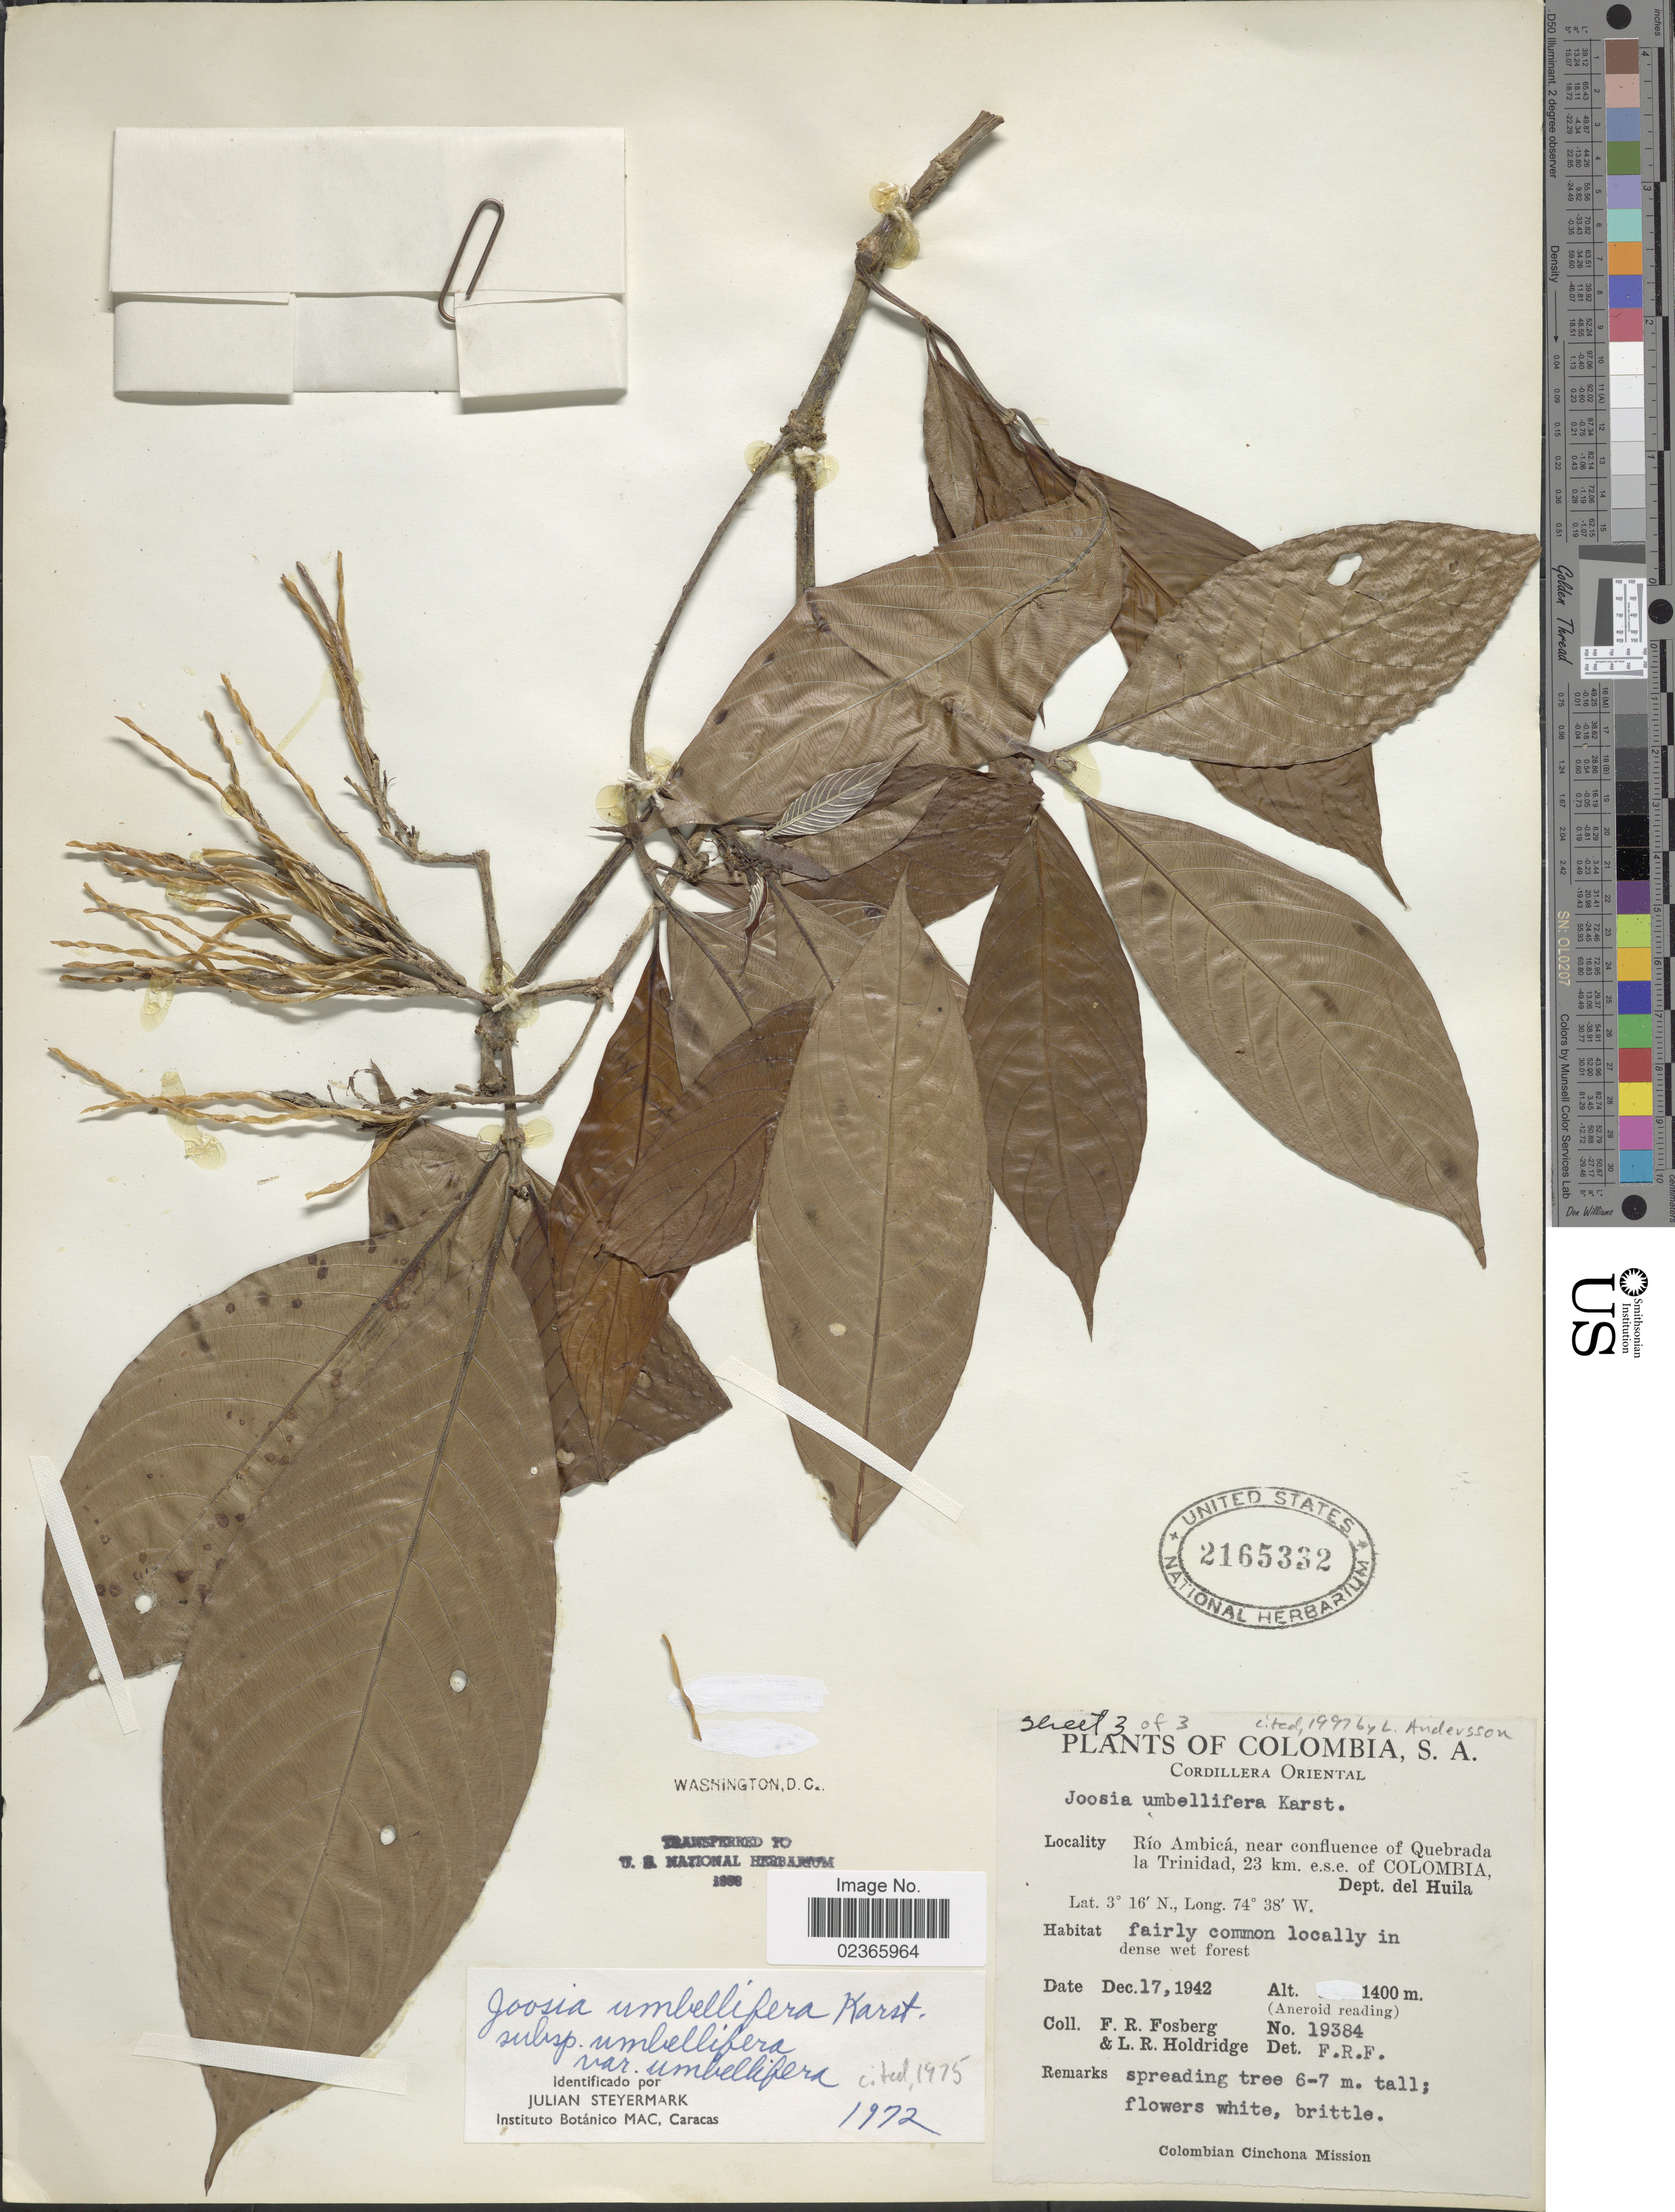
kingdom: Plantae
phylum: Tracheophyta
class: Magnoliopsida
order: Gentianales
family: Rubiaceae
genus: Joosia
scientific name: Joosia umbellifera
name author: H. Karst.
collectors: F. R. Fosberg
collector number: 19384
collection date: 1942-12-17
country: Colombia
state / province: Huila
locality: Cordillera Oriental. Rio Ambicá, near confluence of Quebrada la Trinidad, 23 km e.s.e. of Colombia.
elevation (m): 1400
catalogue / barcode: US 2165332